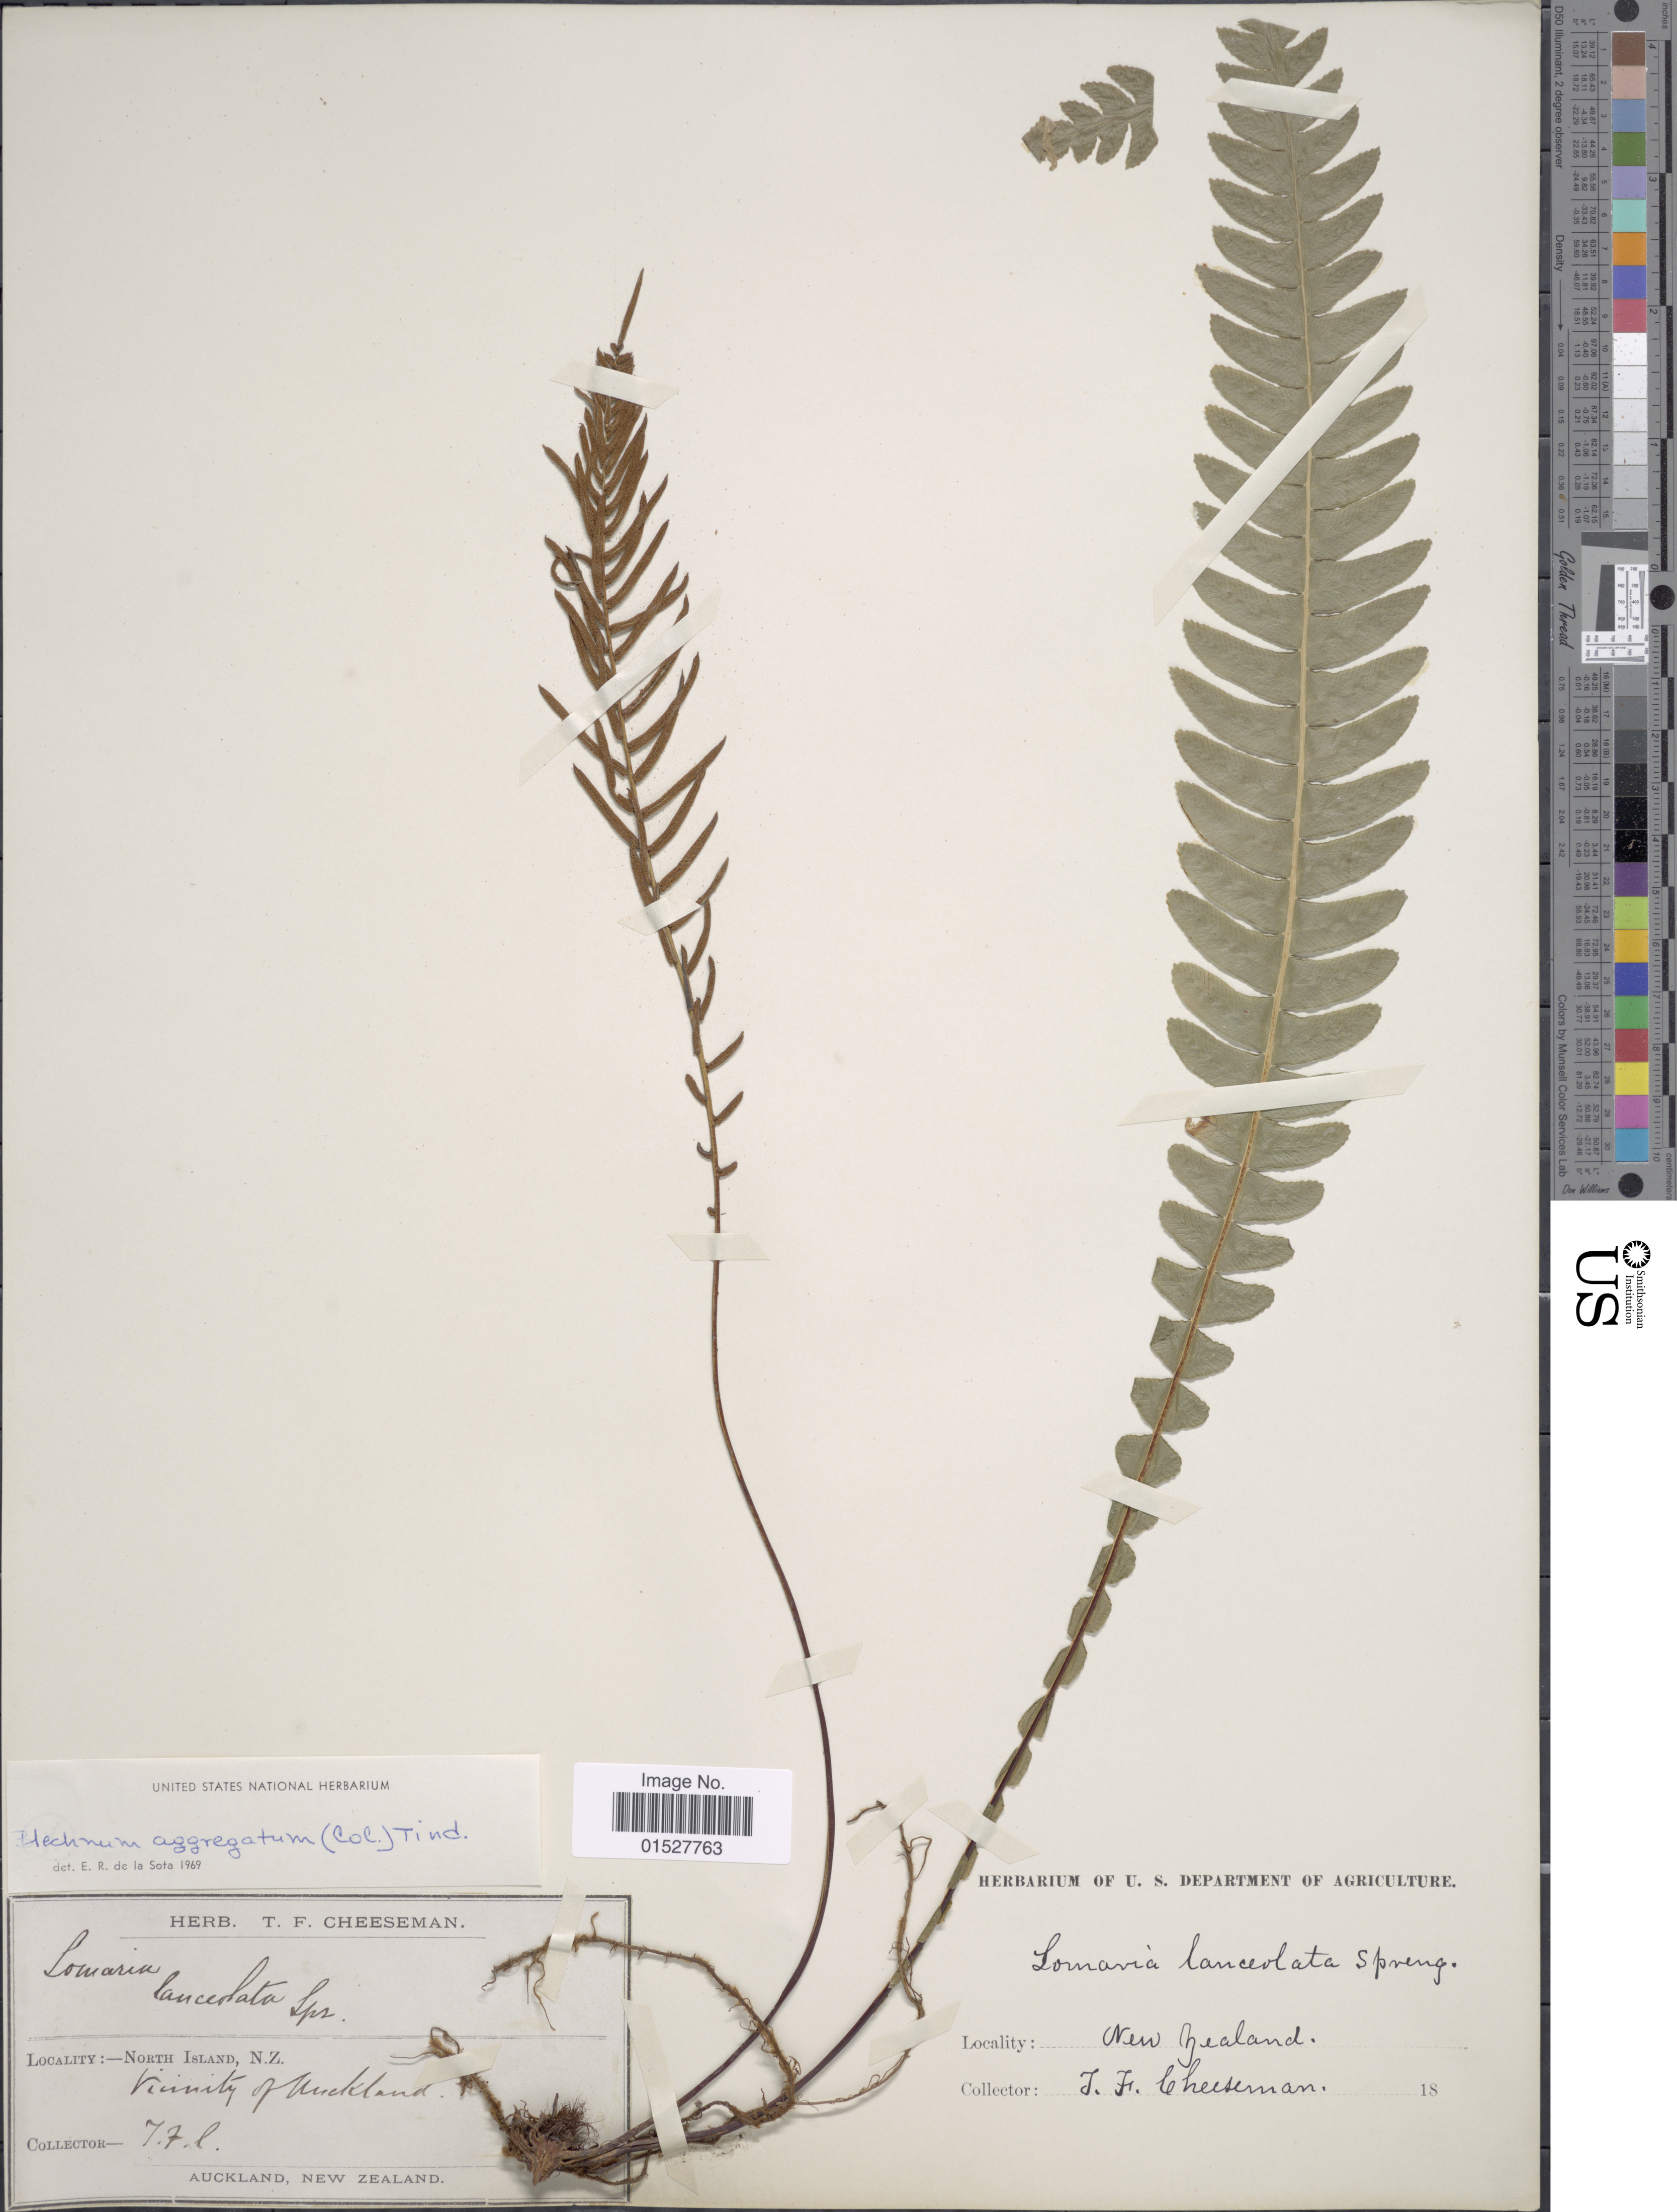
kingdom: Plantae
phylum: Tracheophyta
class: Polypodiopsida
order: Polypodiales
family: Blechnaceae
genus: Blechnum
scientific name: Blechnum aggregatum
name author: (Colenso) Tindale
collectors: T. F. Cheeseman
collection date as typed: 18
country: New Zealand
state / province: Auckland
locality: North Island, N. Z.